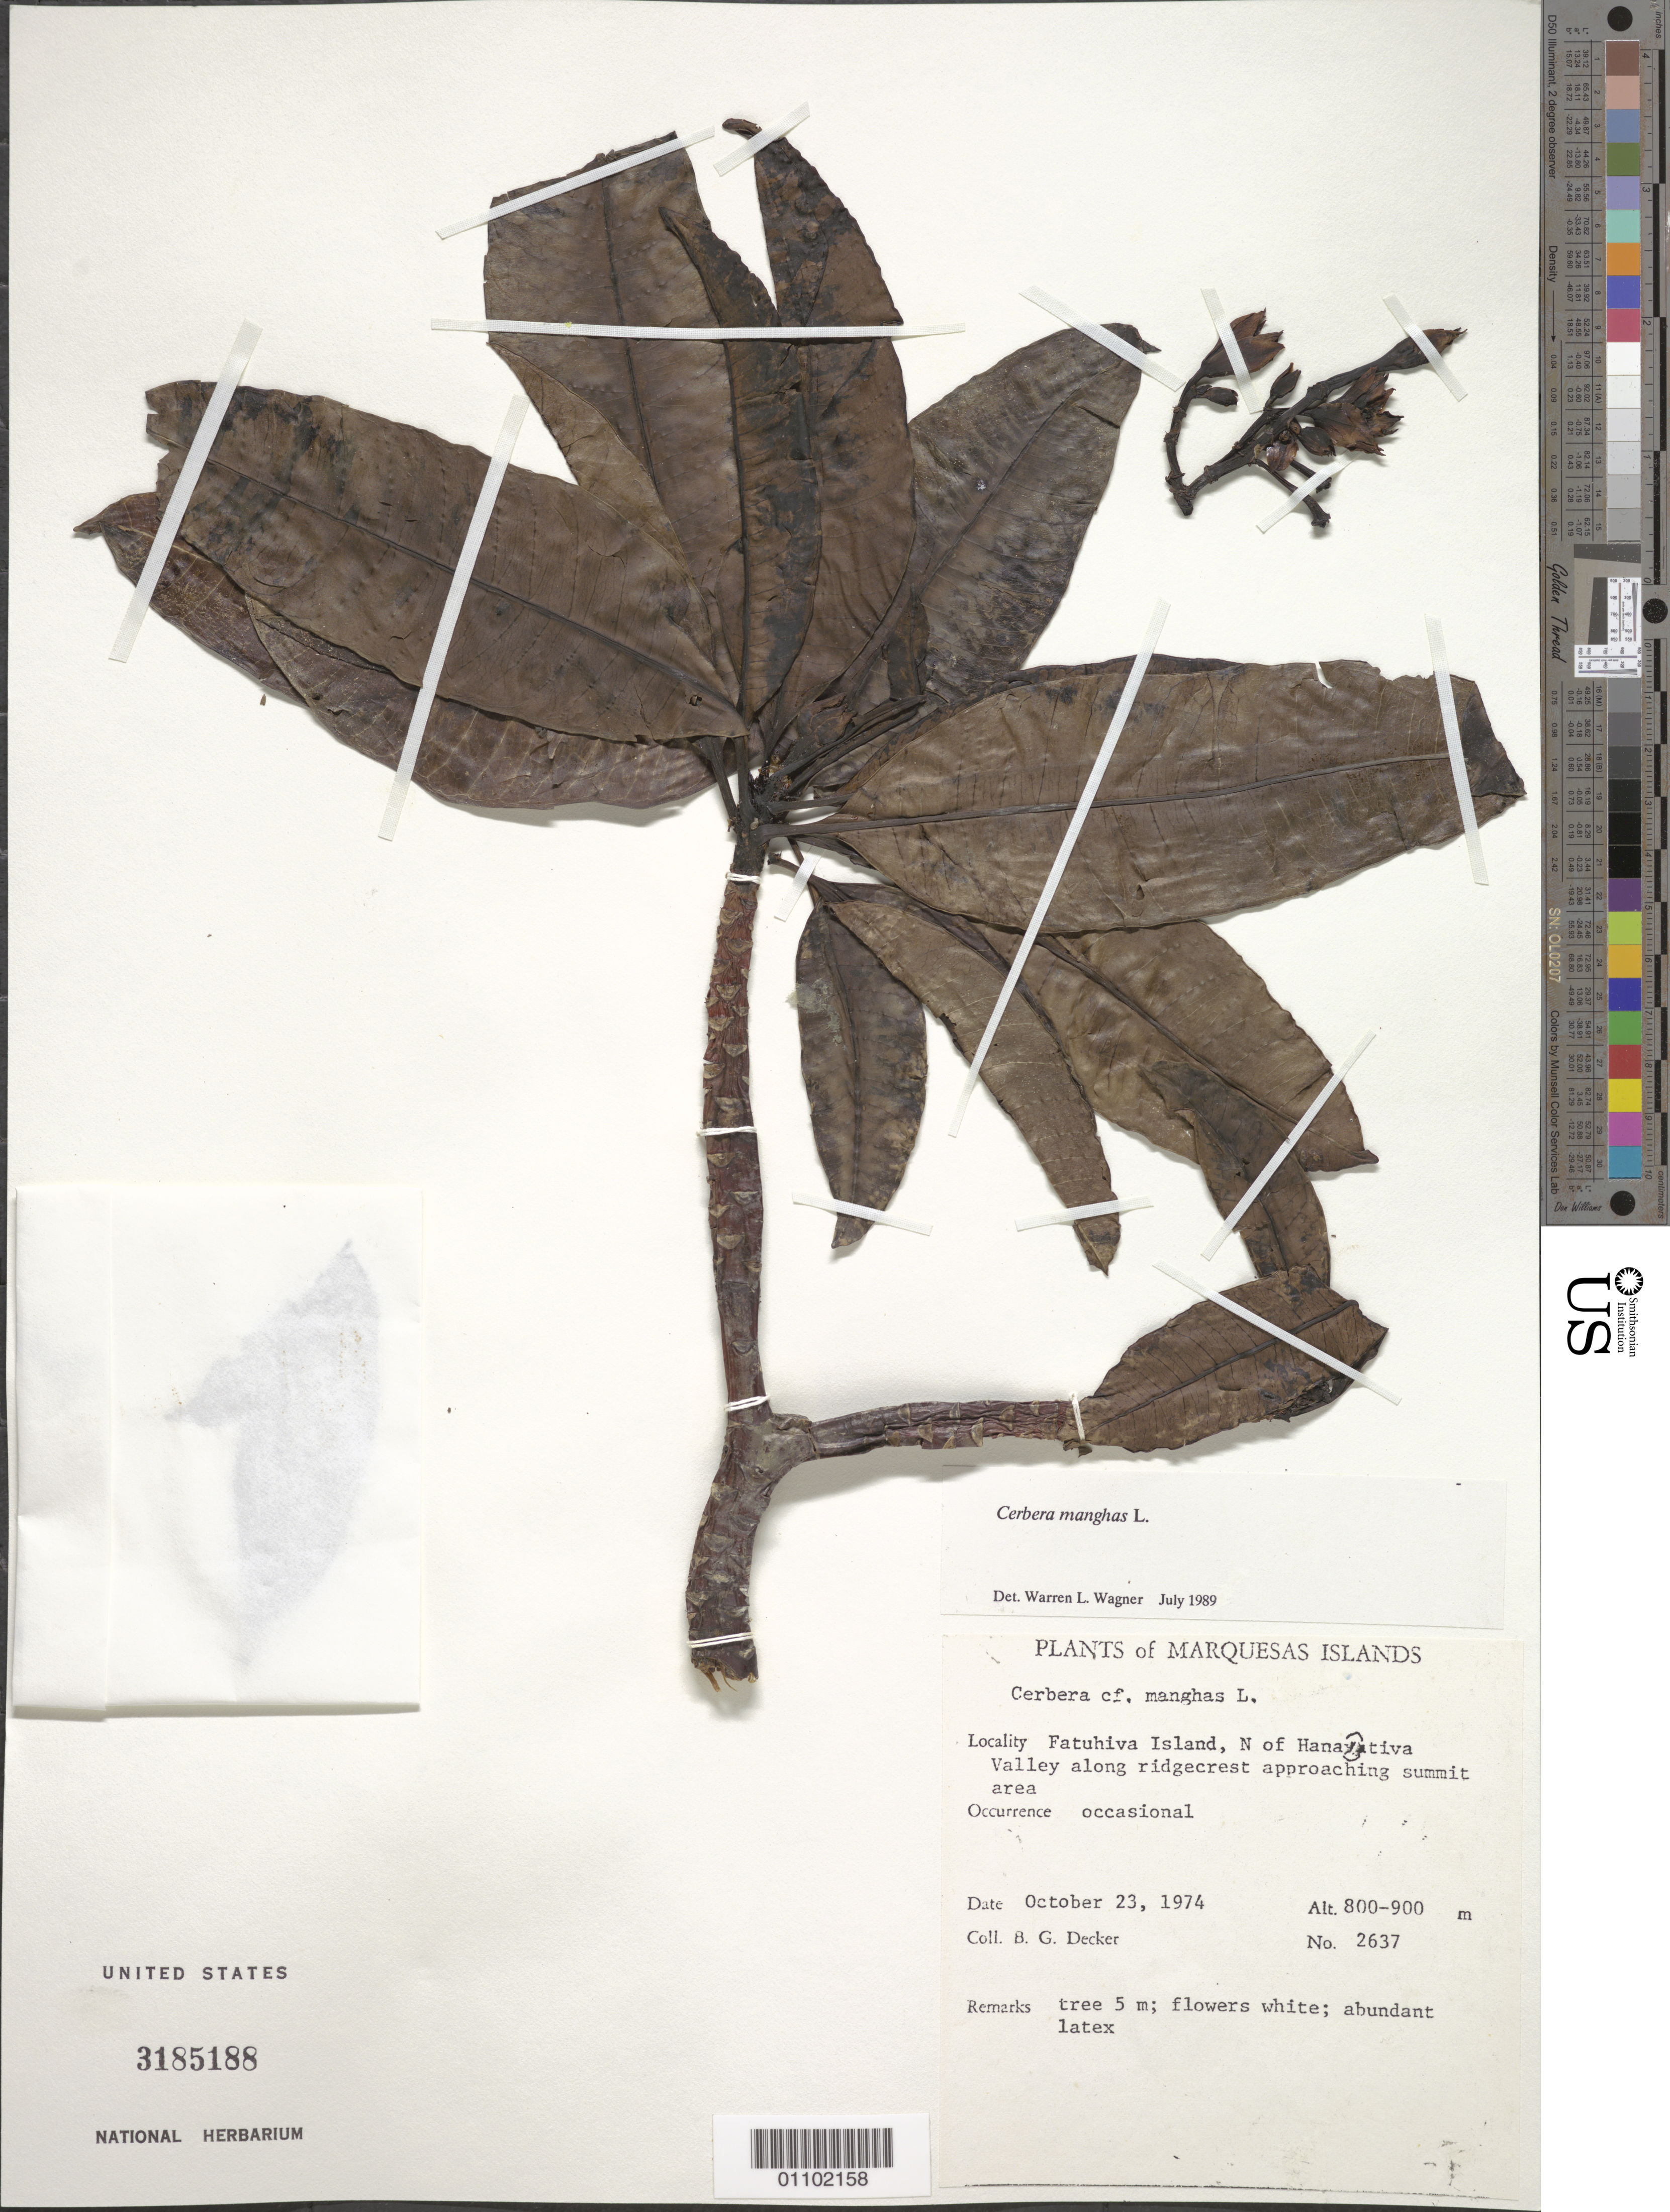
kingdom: Plantae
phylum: Tracheophyta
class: Magnoliopsida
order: Gentianales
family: Apocynaceae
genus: Cerbera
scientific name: Cerbera manghas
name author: L.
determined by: Wagner, W. L., (BOT), Smithsonian Institution - National Museum of Natural History (UNITED STATES)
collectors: B. G. Decker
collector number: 2637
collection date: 1974-10-23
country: French Polynesia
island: Fatu Hiva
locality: N of Hanativa Valley along ridgecrest approaching summit area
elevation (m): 800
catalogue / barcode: US 3185188